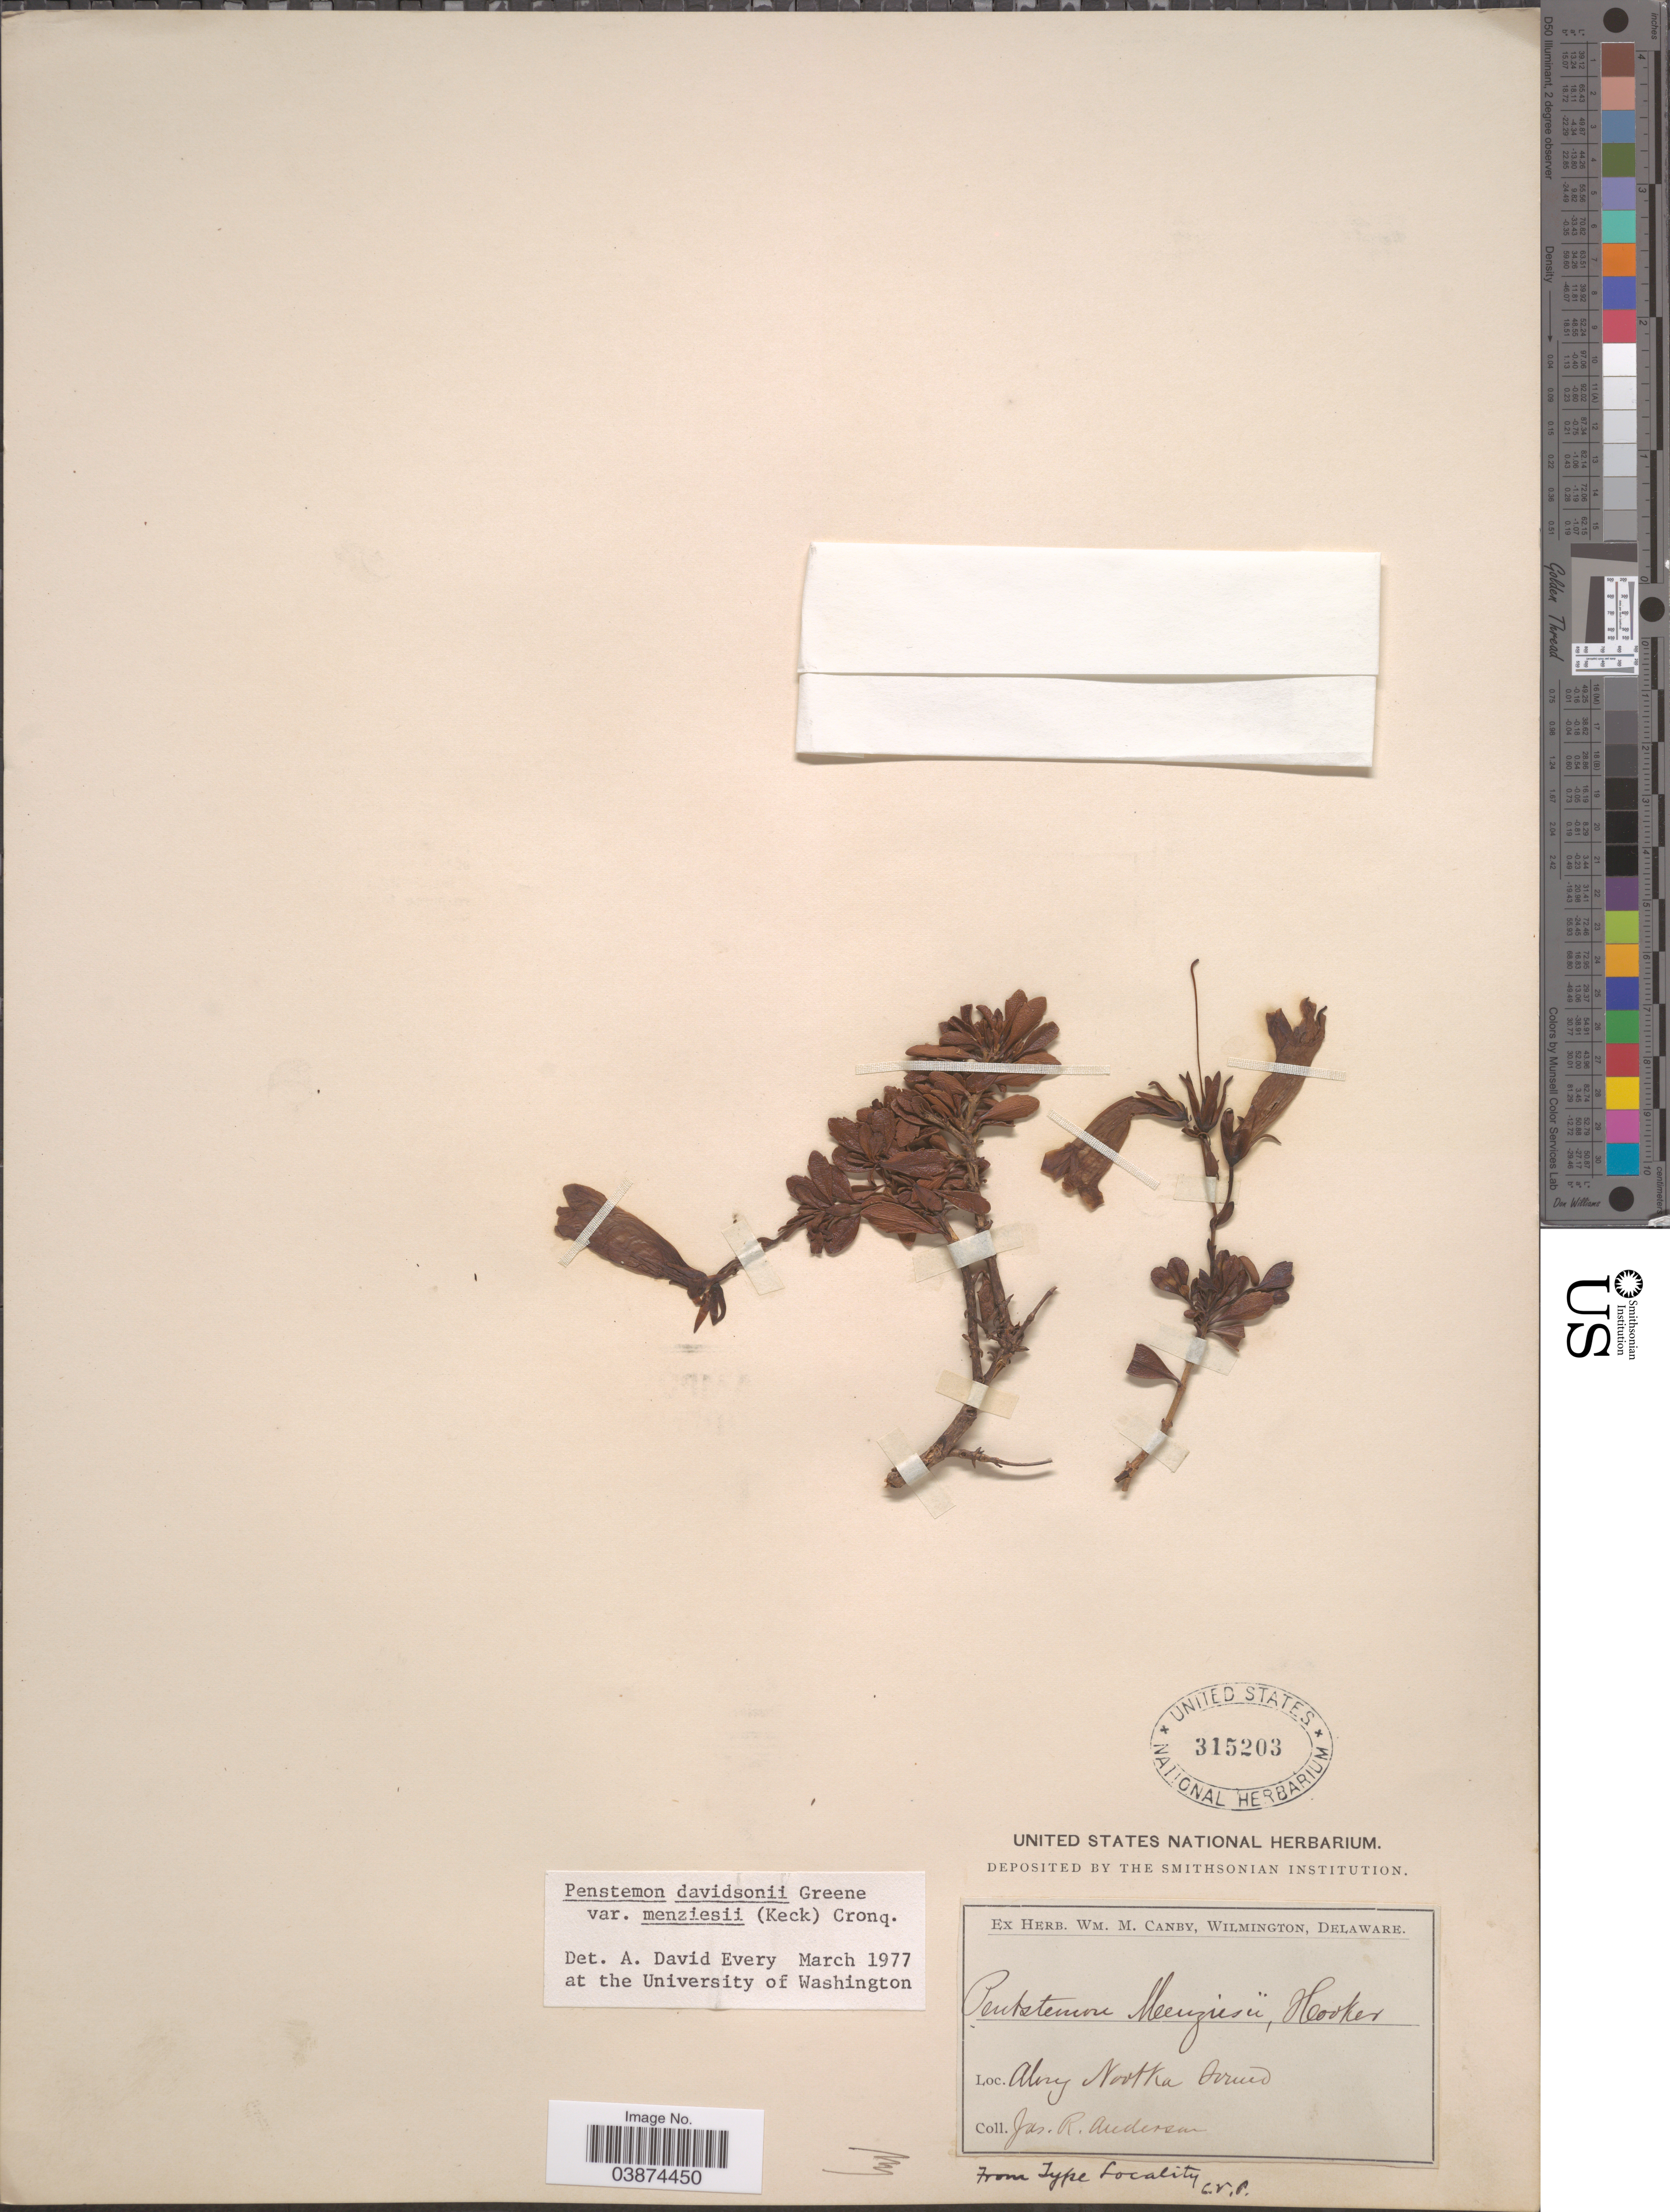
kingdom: Plantae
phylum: Tracheophyta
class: Magnoliopsida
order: Lamiales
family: Plantaginaceae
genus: Penstemon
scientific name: Penstemon davidsonii var. menziesii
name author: (D.D. Keck) Cronquist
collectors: J. Andersen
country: United States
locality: Along Nootka (=Nutka ?) Sound. Alaska?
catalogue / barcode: US 315203